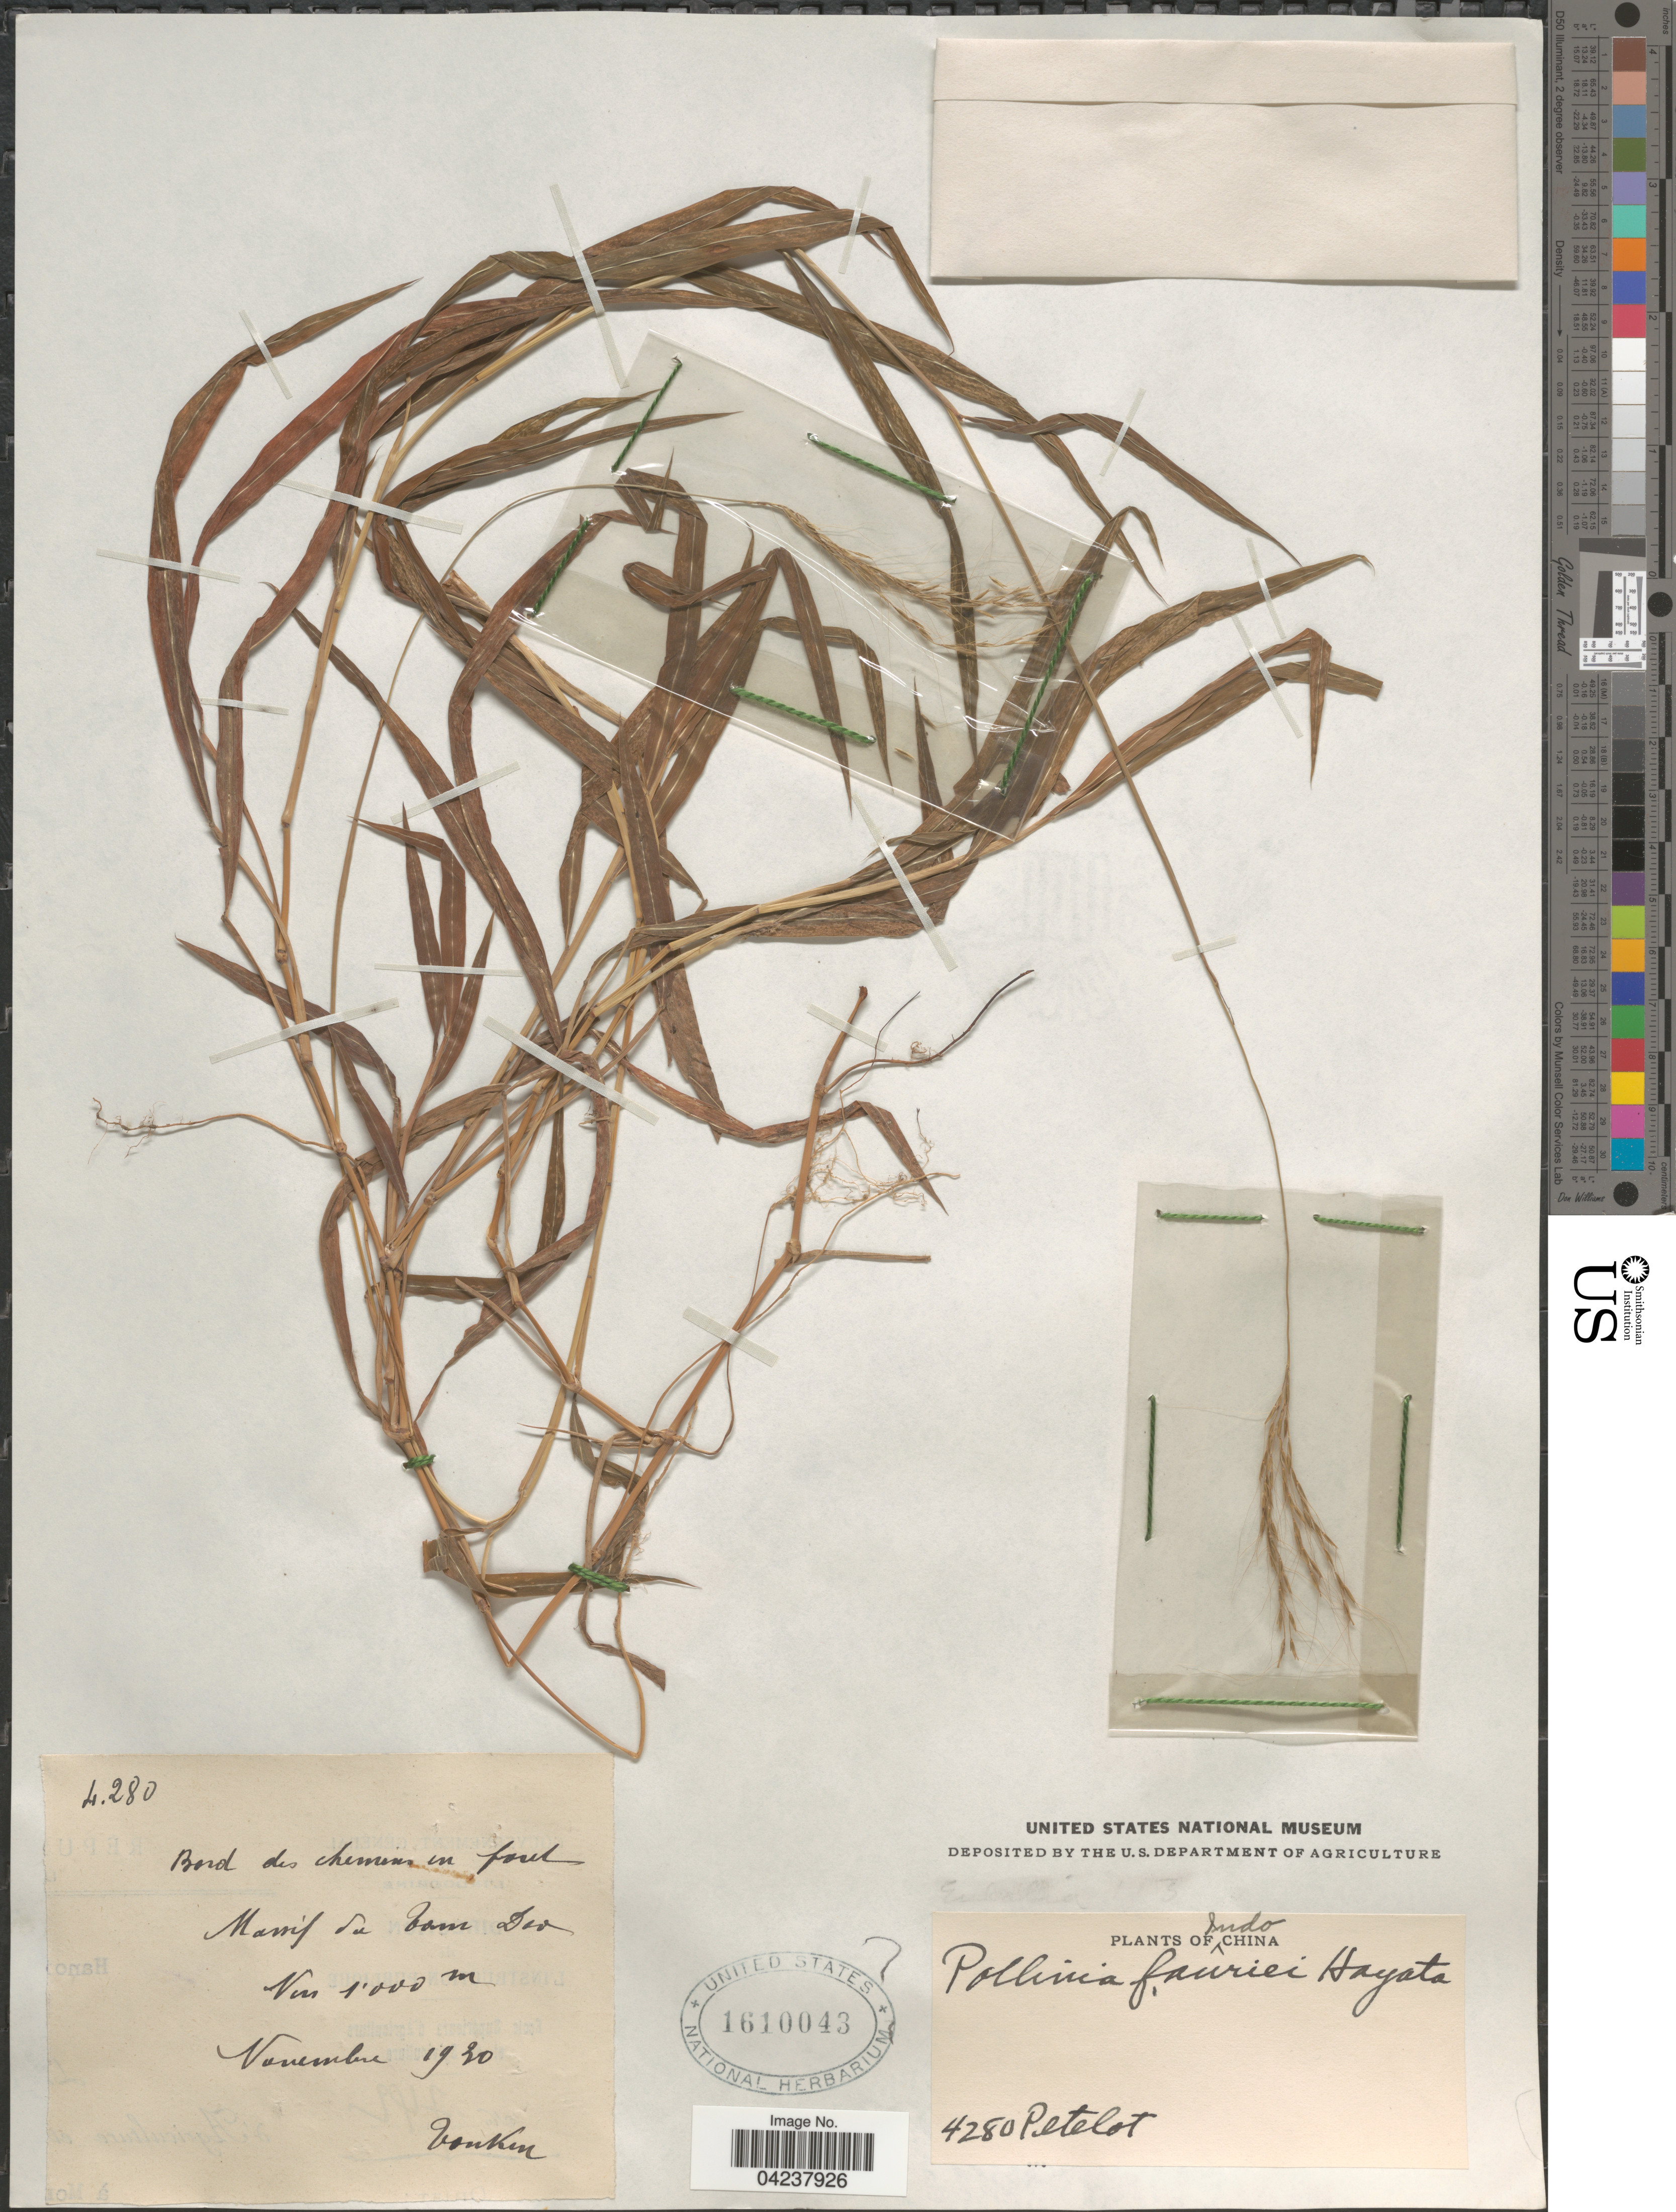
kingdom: Plantae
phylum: Tracheophyta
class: Liliopsida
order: Poales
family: Poaceae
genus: Microstegium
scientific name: Microstegium fauriei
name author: (Hayata) Honda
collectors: Pételot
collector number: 4280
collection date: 1930-11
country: Vietnam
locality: Bord des chemin in foret. Massif du Tam Dao. Tonkin.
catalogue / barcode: US 1610043